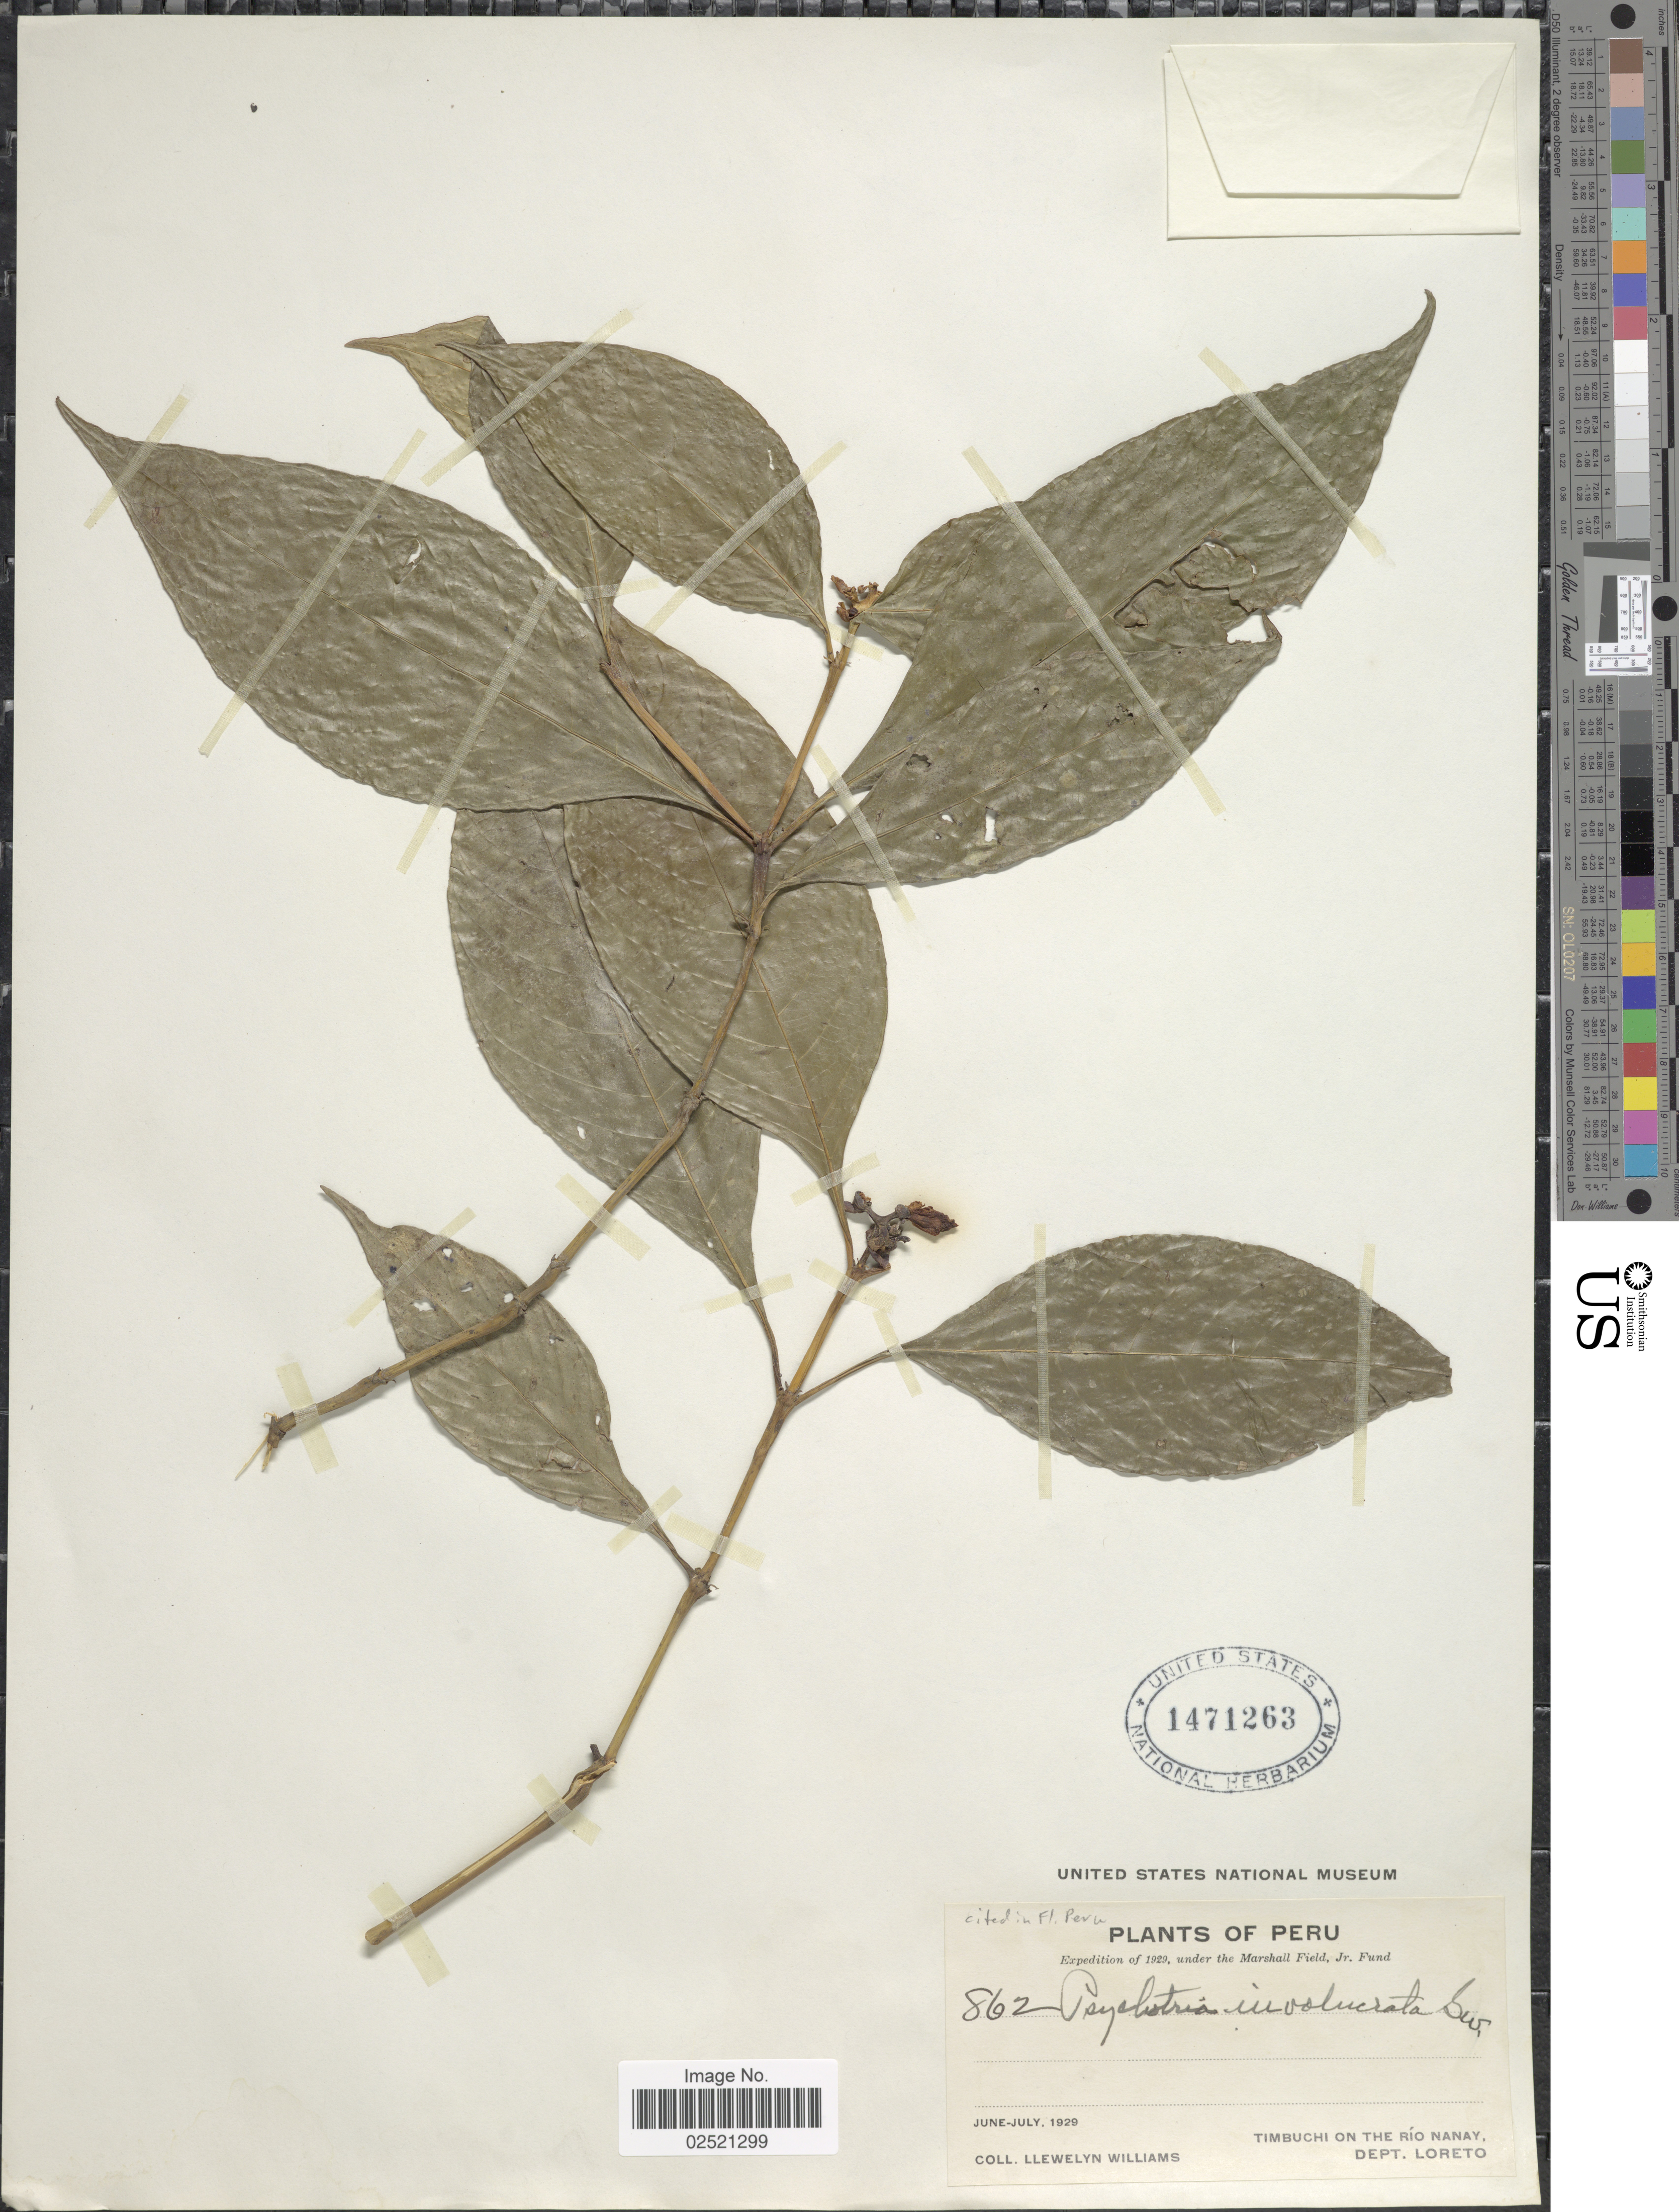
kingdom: Plantae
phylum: Tracheophyta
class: Magnoliopsida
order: Gentianales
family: Rubiaceae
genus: Psychotria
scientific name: Psychotria involucrata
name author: Sw.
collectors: Ll. Williams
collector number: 862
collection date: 1929-06/1929-07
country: Peru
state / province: Loreto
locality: Timbuchi on the Rio Nanay.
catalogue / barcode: US 1471263